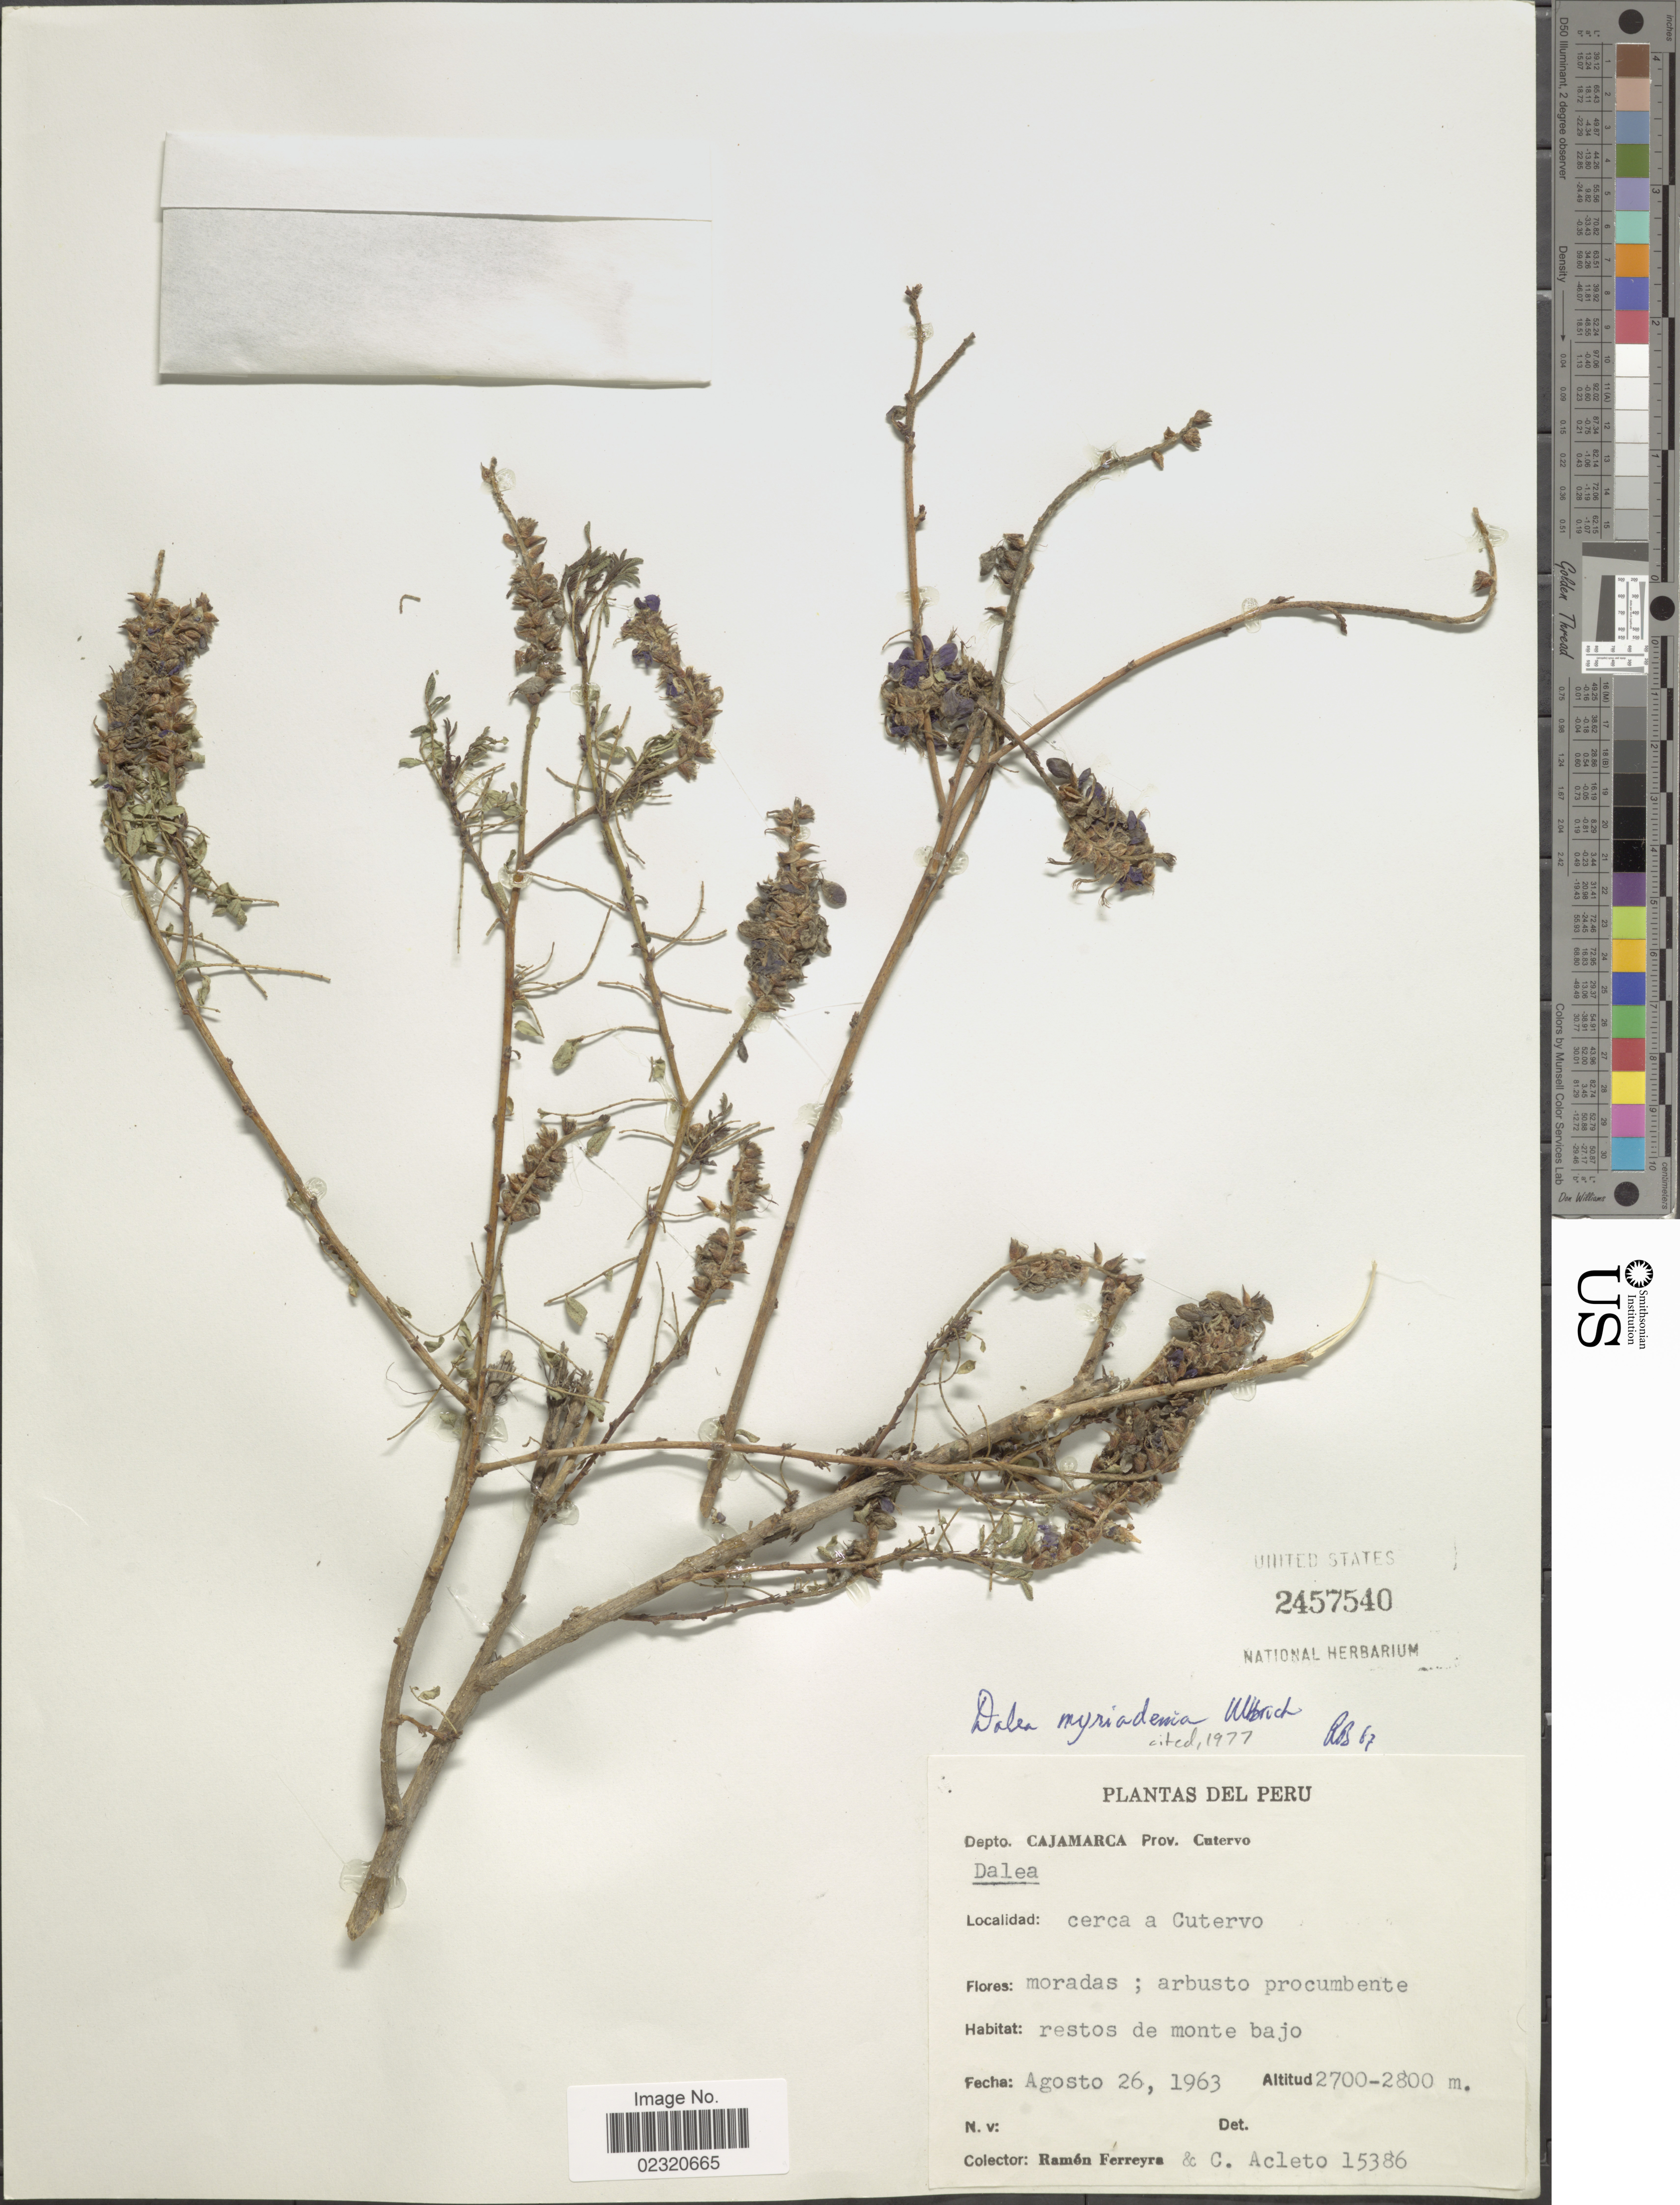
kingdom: Plantae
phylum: Tracheophyta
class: Magnoliopsida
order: Fabales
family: Fabaceae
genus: Dalea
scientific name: Dalea myriadenia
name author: Ulbr.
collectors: R. A. Ferreyra & C. Acleto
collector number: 15386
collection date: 1963-08-26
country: Peru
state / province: Cajamarca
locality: Prov. Cutervo, cerca a Cutervo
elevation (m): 2700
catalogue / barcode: US 2457540